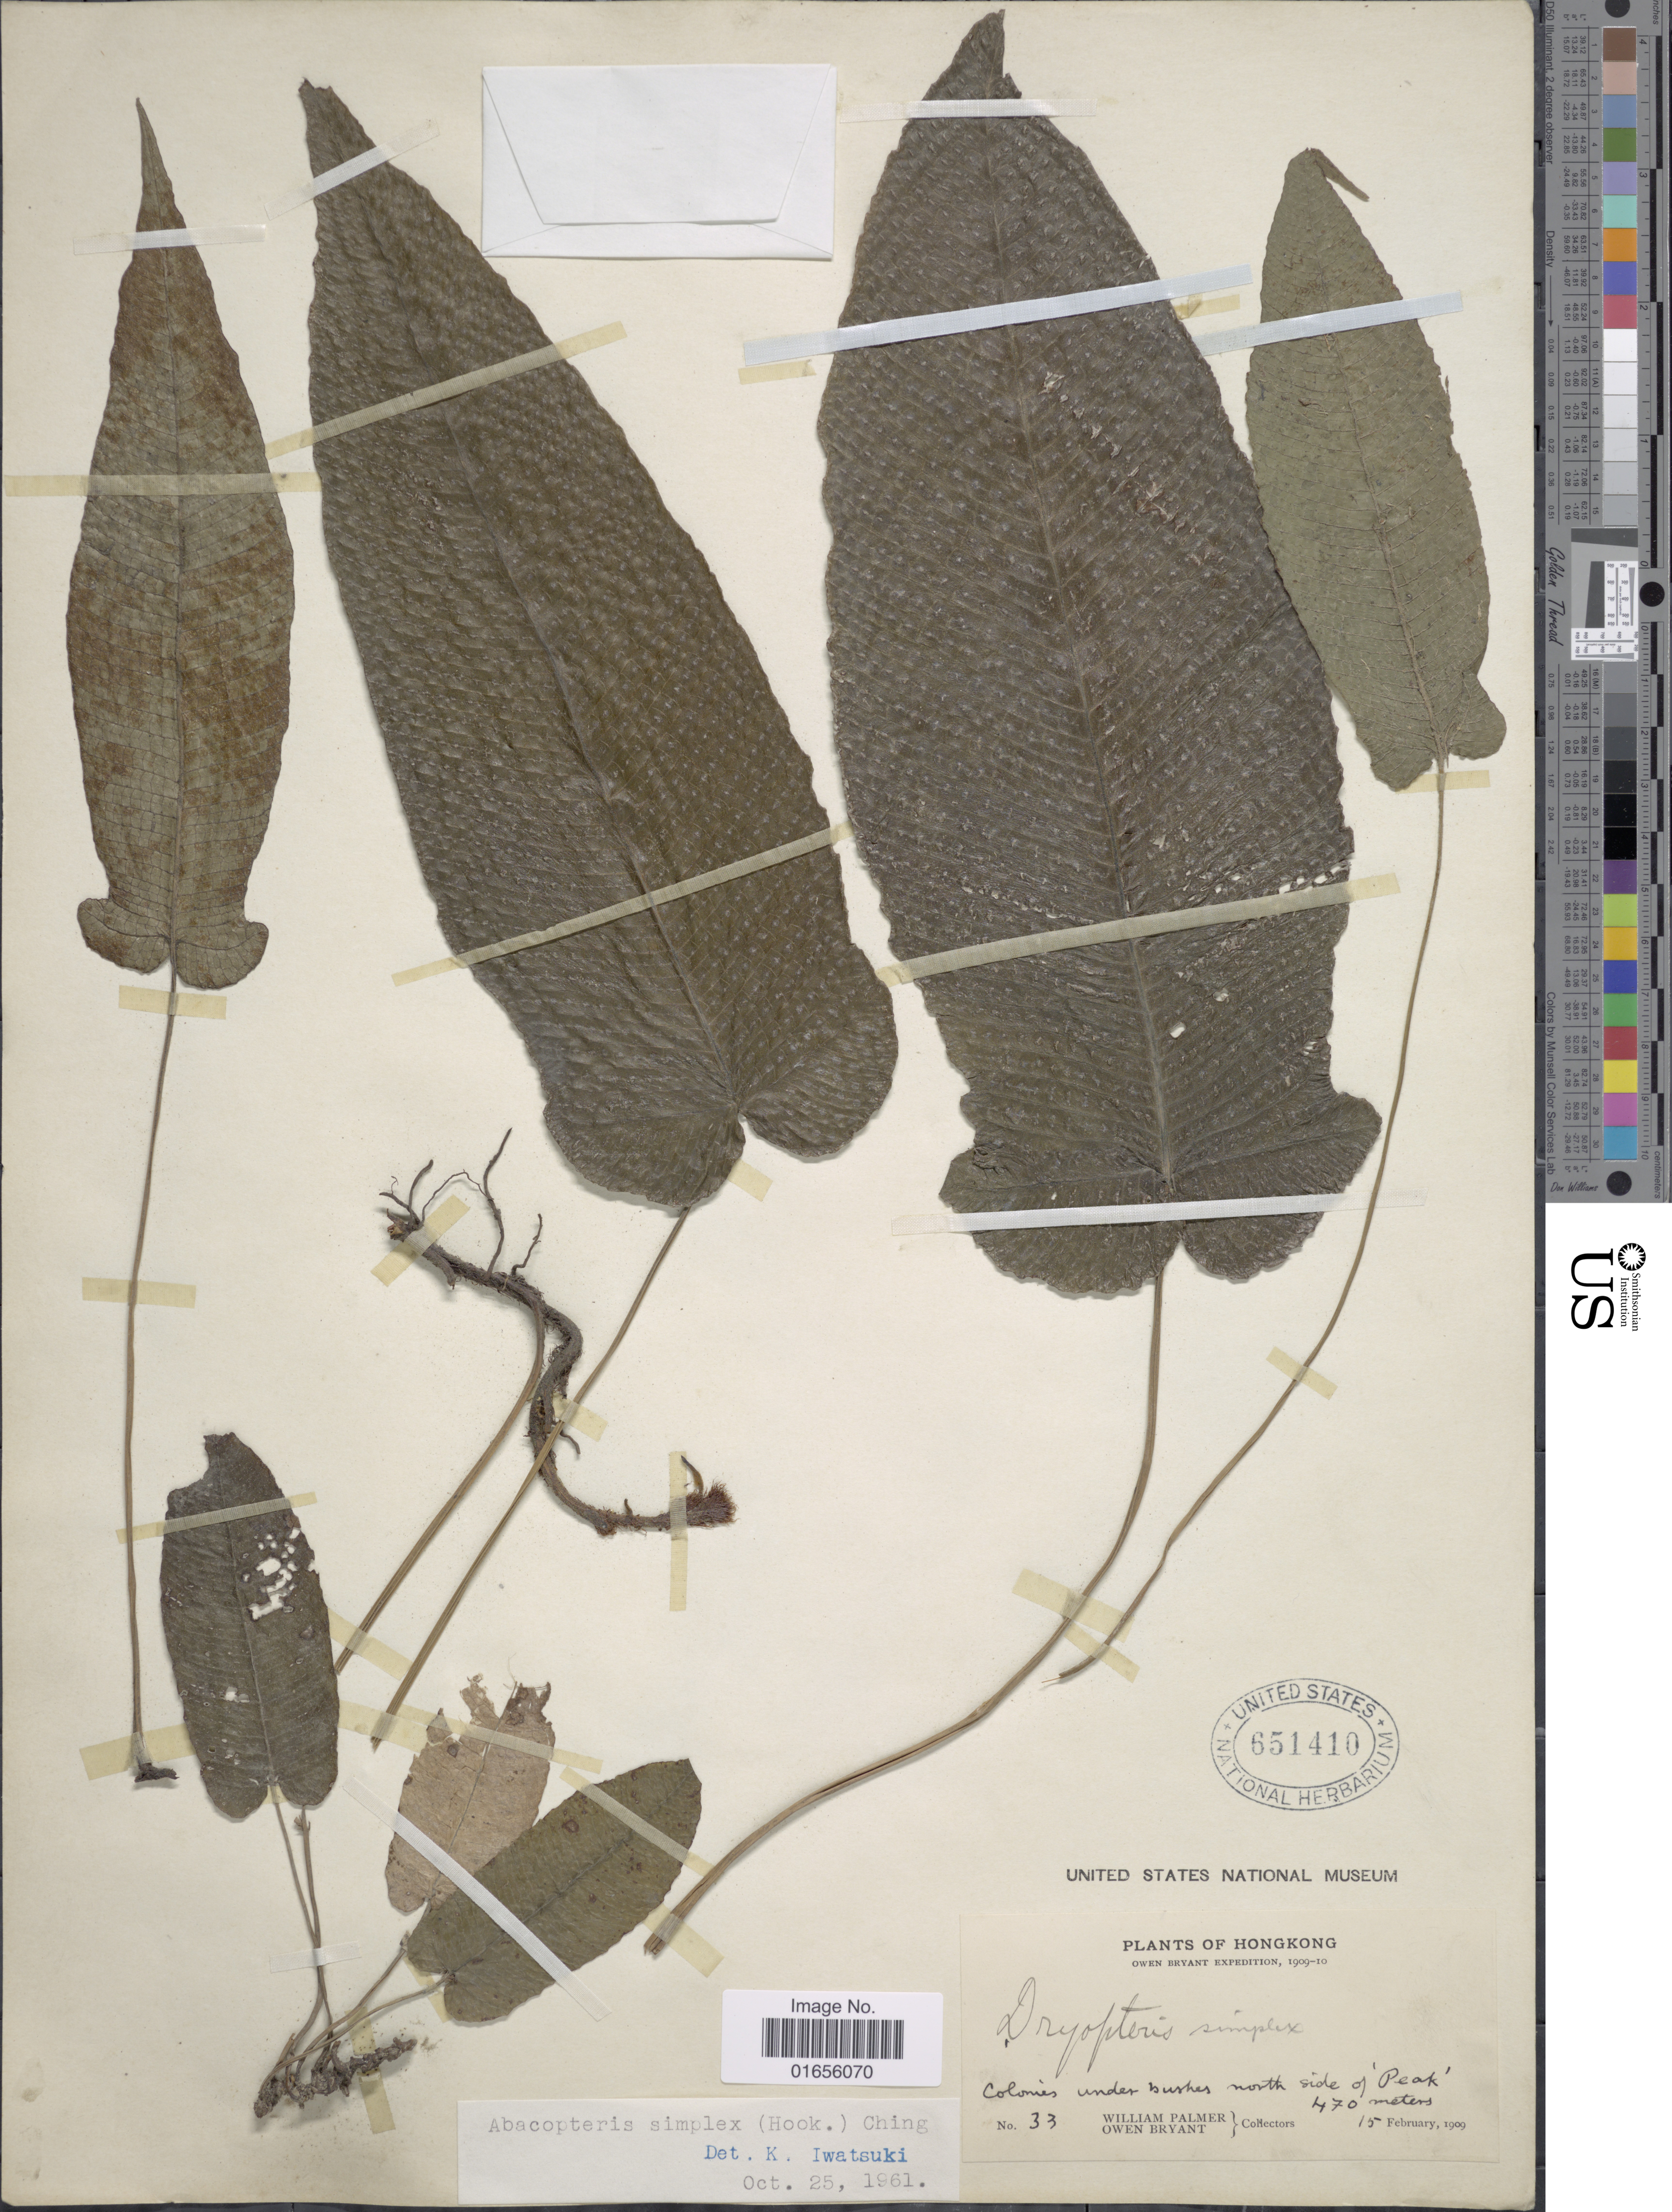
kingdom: Plantae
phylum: Tracheophyta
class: Polypodiopsida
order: Polypodiales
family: Thelypteridaceae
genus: Pronephrium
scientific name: Pronephrium triphyllum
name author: (Sw.) Holttum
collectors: W. Palmer & O. Bryant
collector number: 33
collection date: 1909-02-15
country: China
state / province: Hong Kong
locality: Colonies under bushes north side of "Peak"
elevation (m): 470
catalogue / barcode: US 651410